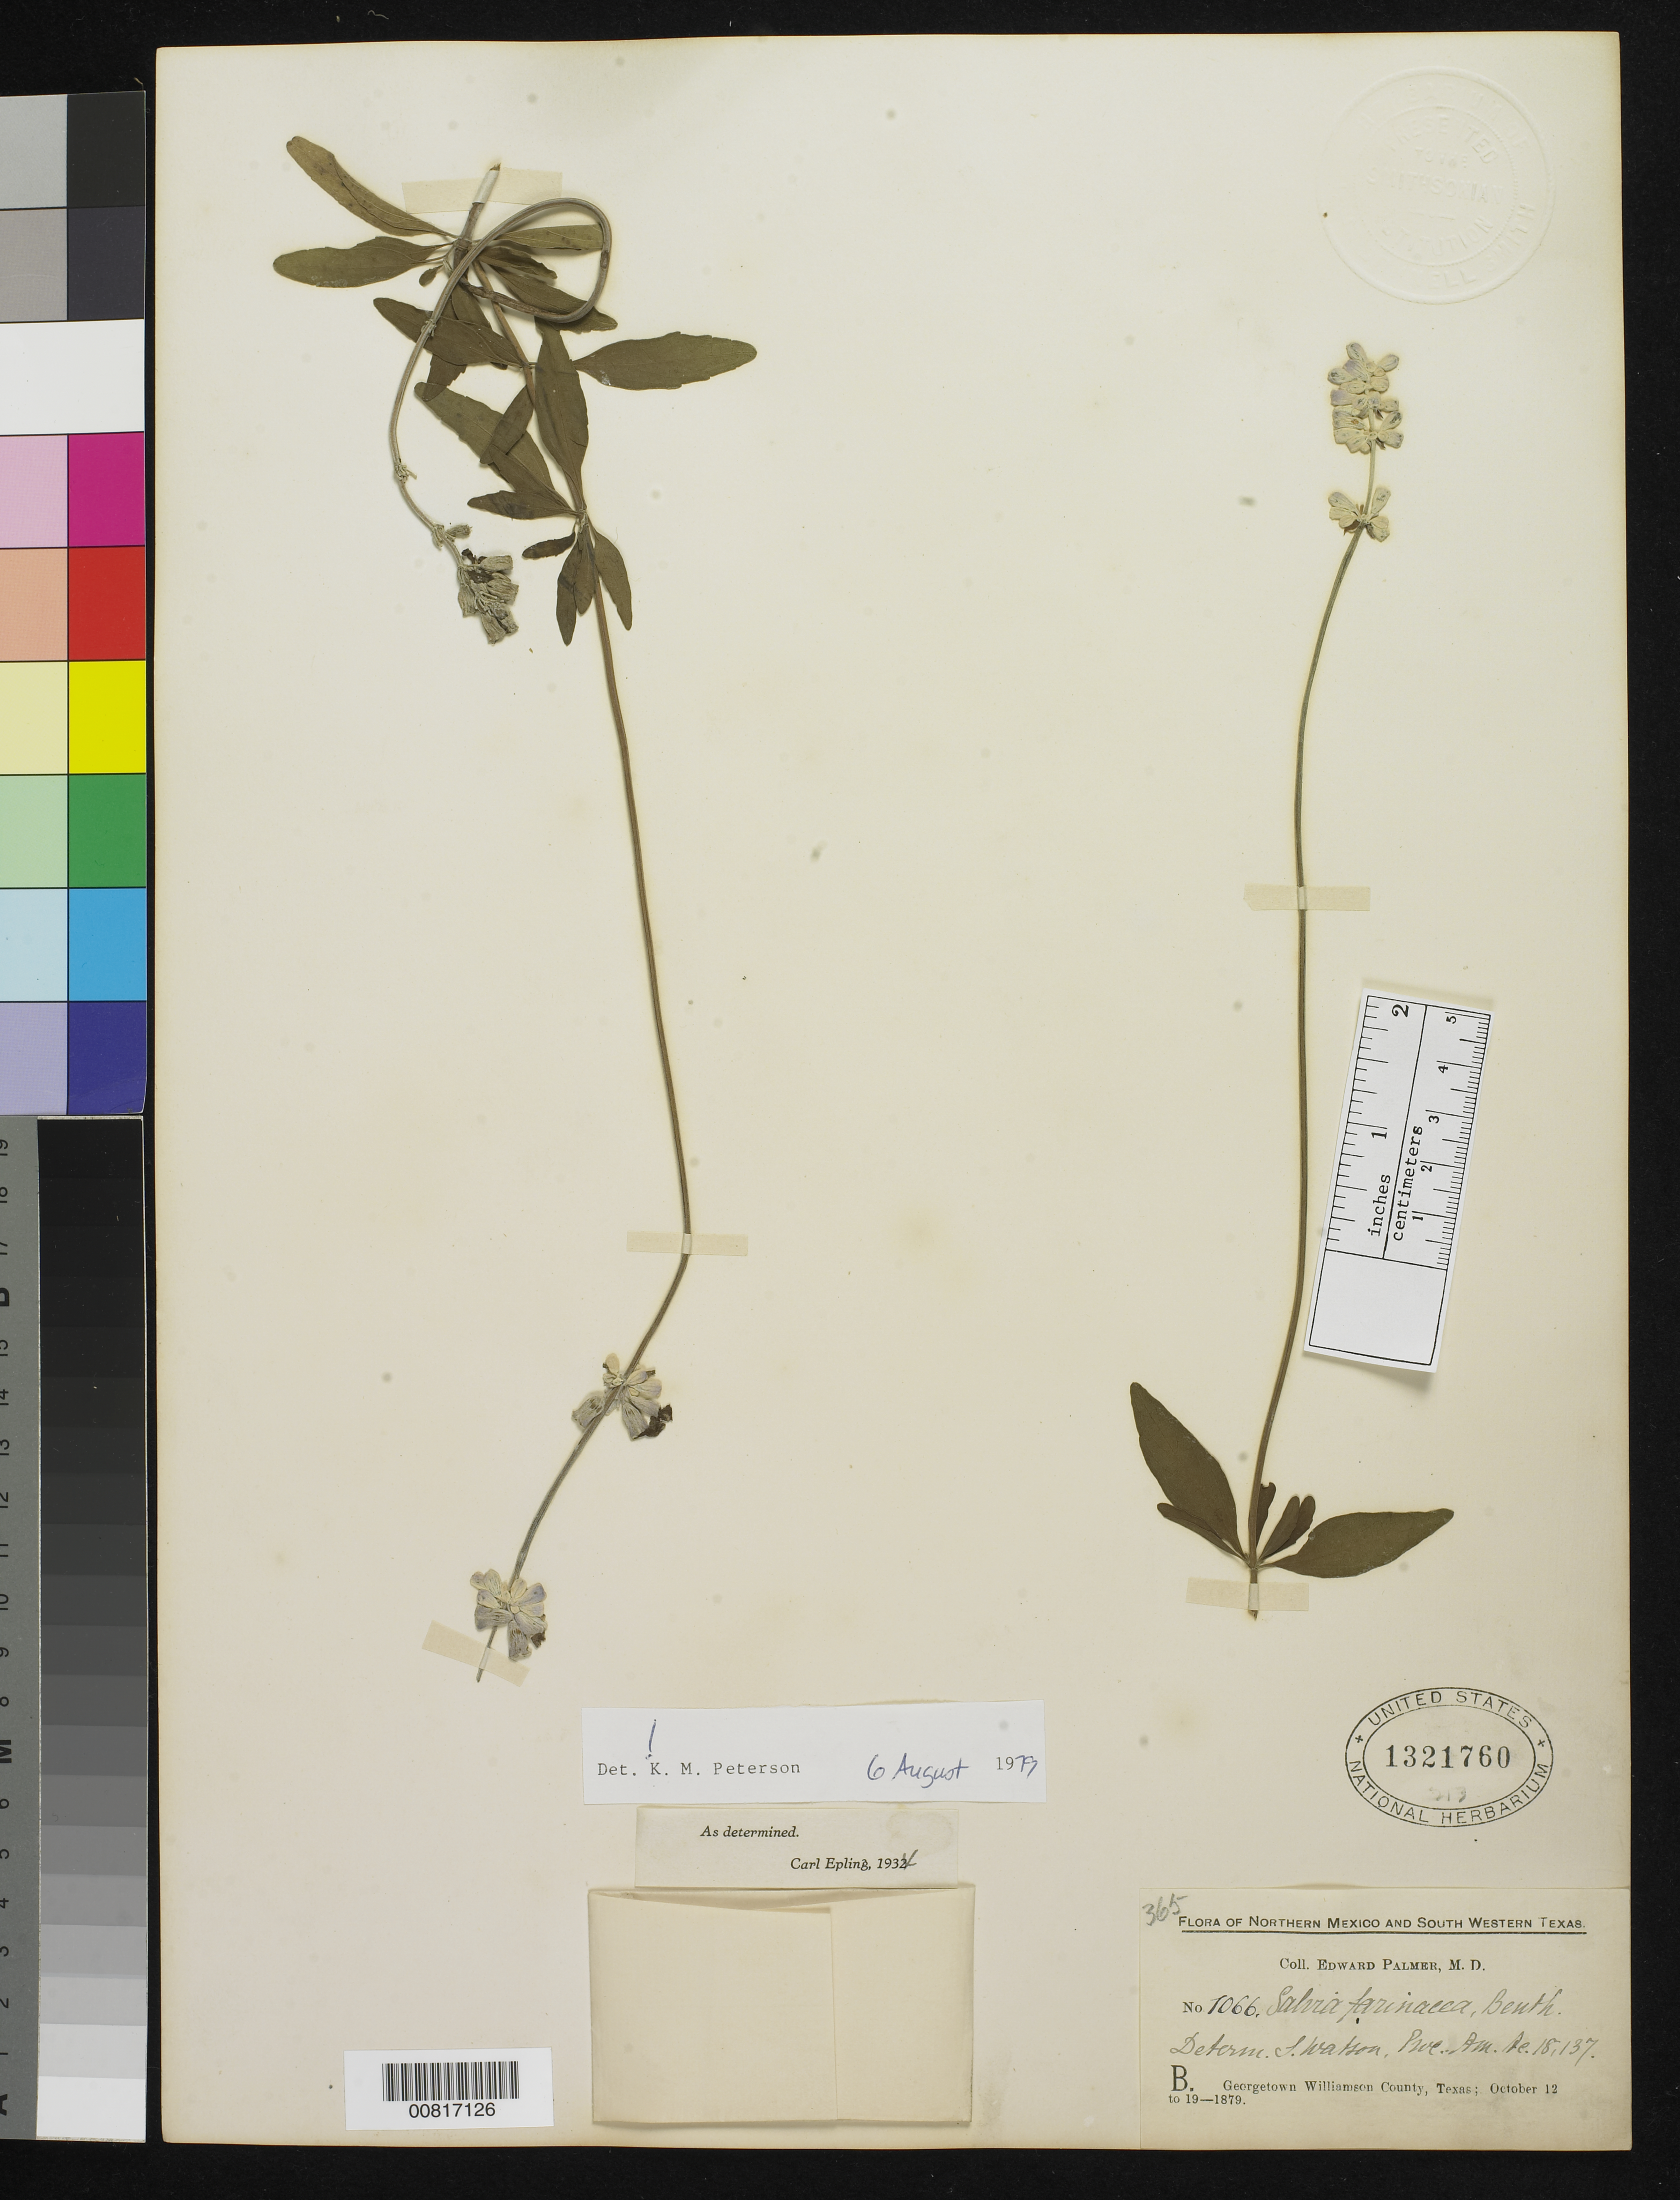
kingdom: Plantae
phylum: Tracheophyta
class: Magnoliopsida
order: Lamiales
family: Lamiaceae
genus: Salvia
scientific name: Salvia farinacea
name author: Benth.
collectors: E. Palmer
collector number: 1066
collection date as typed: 12 Oct 1879 to 19 Oct 1879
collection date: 1879-10-12/1879-10-19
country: United States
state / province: Texas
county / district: Williamson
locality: B. Georgetown, Williamson County, Texas.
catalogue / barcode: US 1321760